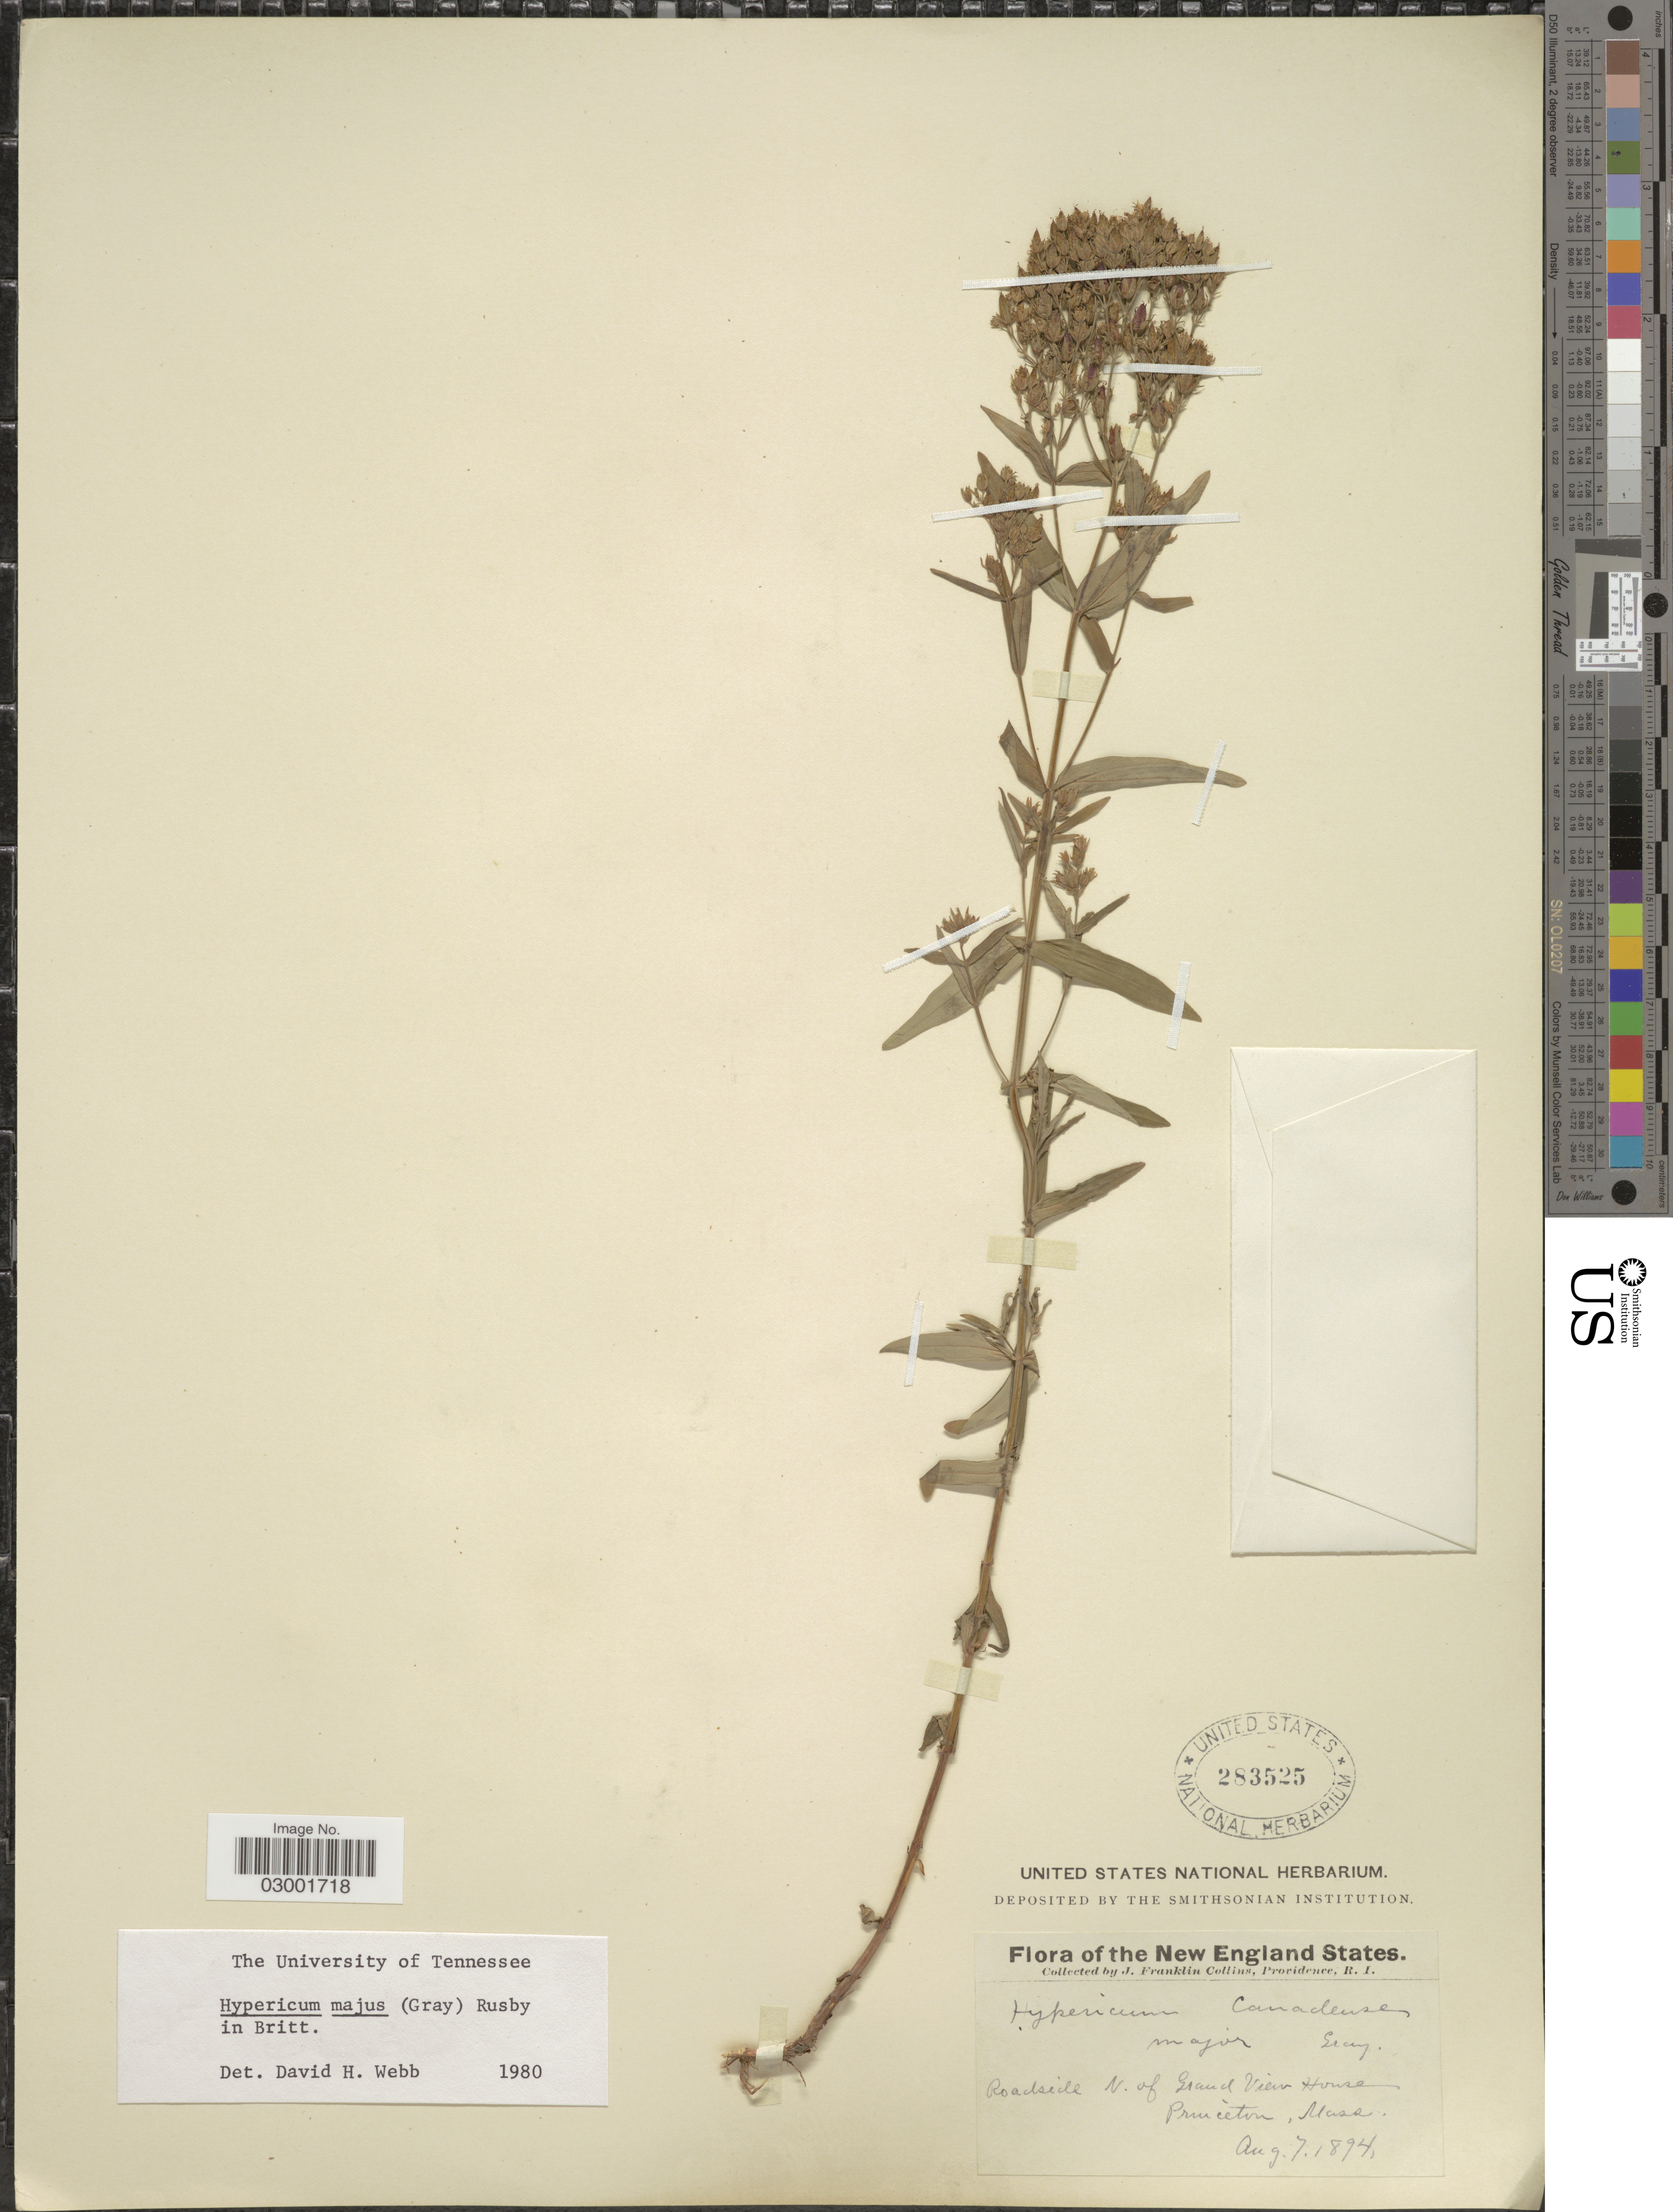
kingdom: Plantae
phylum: Tracheophyta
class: Magnoliopsida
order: Malpighiales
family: Hypericaceae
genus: Hypericum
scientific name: Hypericum majus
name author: (A. Gray) Britton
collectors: J. Collins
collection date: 1894-08-07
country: United States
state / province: Massachusetts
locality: New England States. Roadside N. of Grand View House. Princeton, Mass.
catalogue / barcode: US 283525